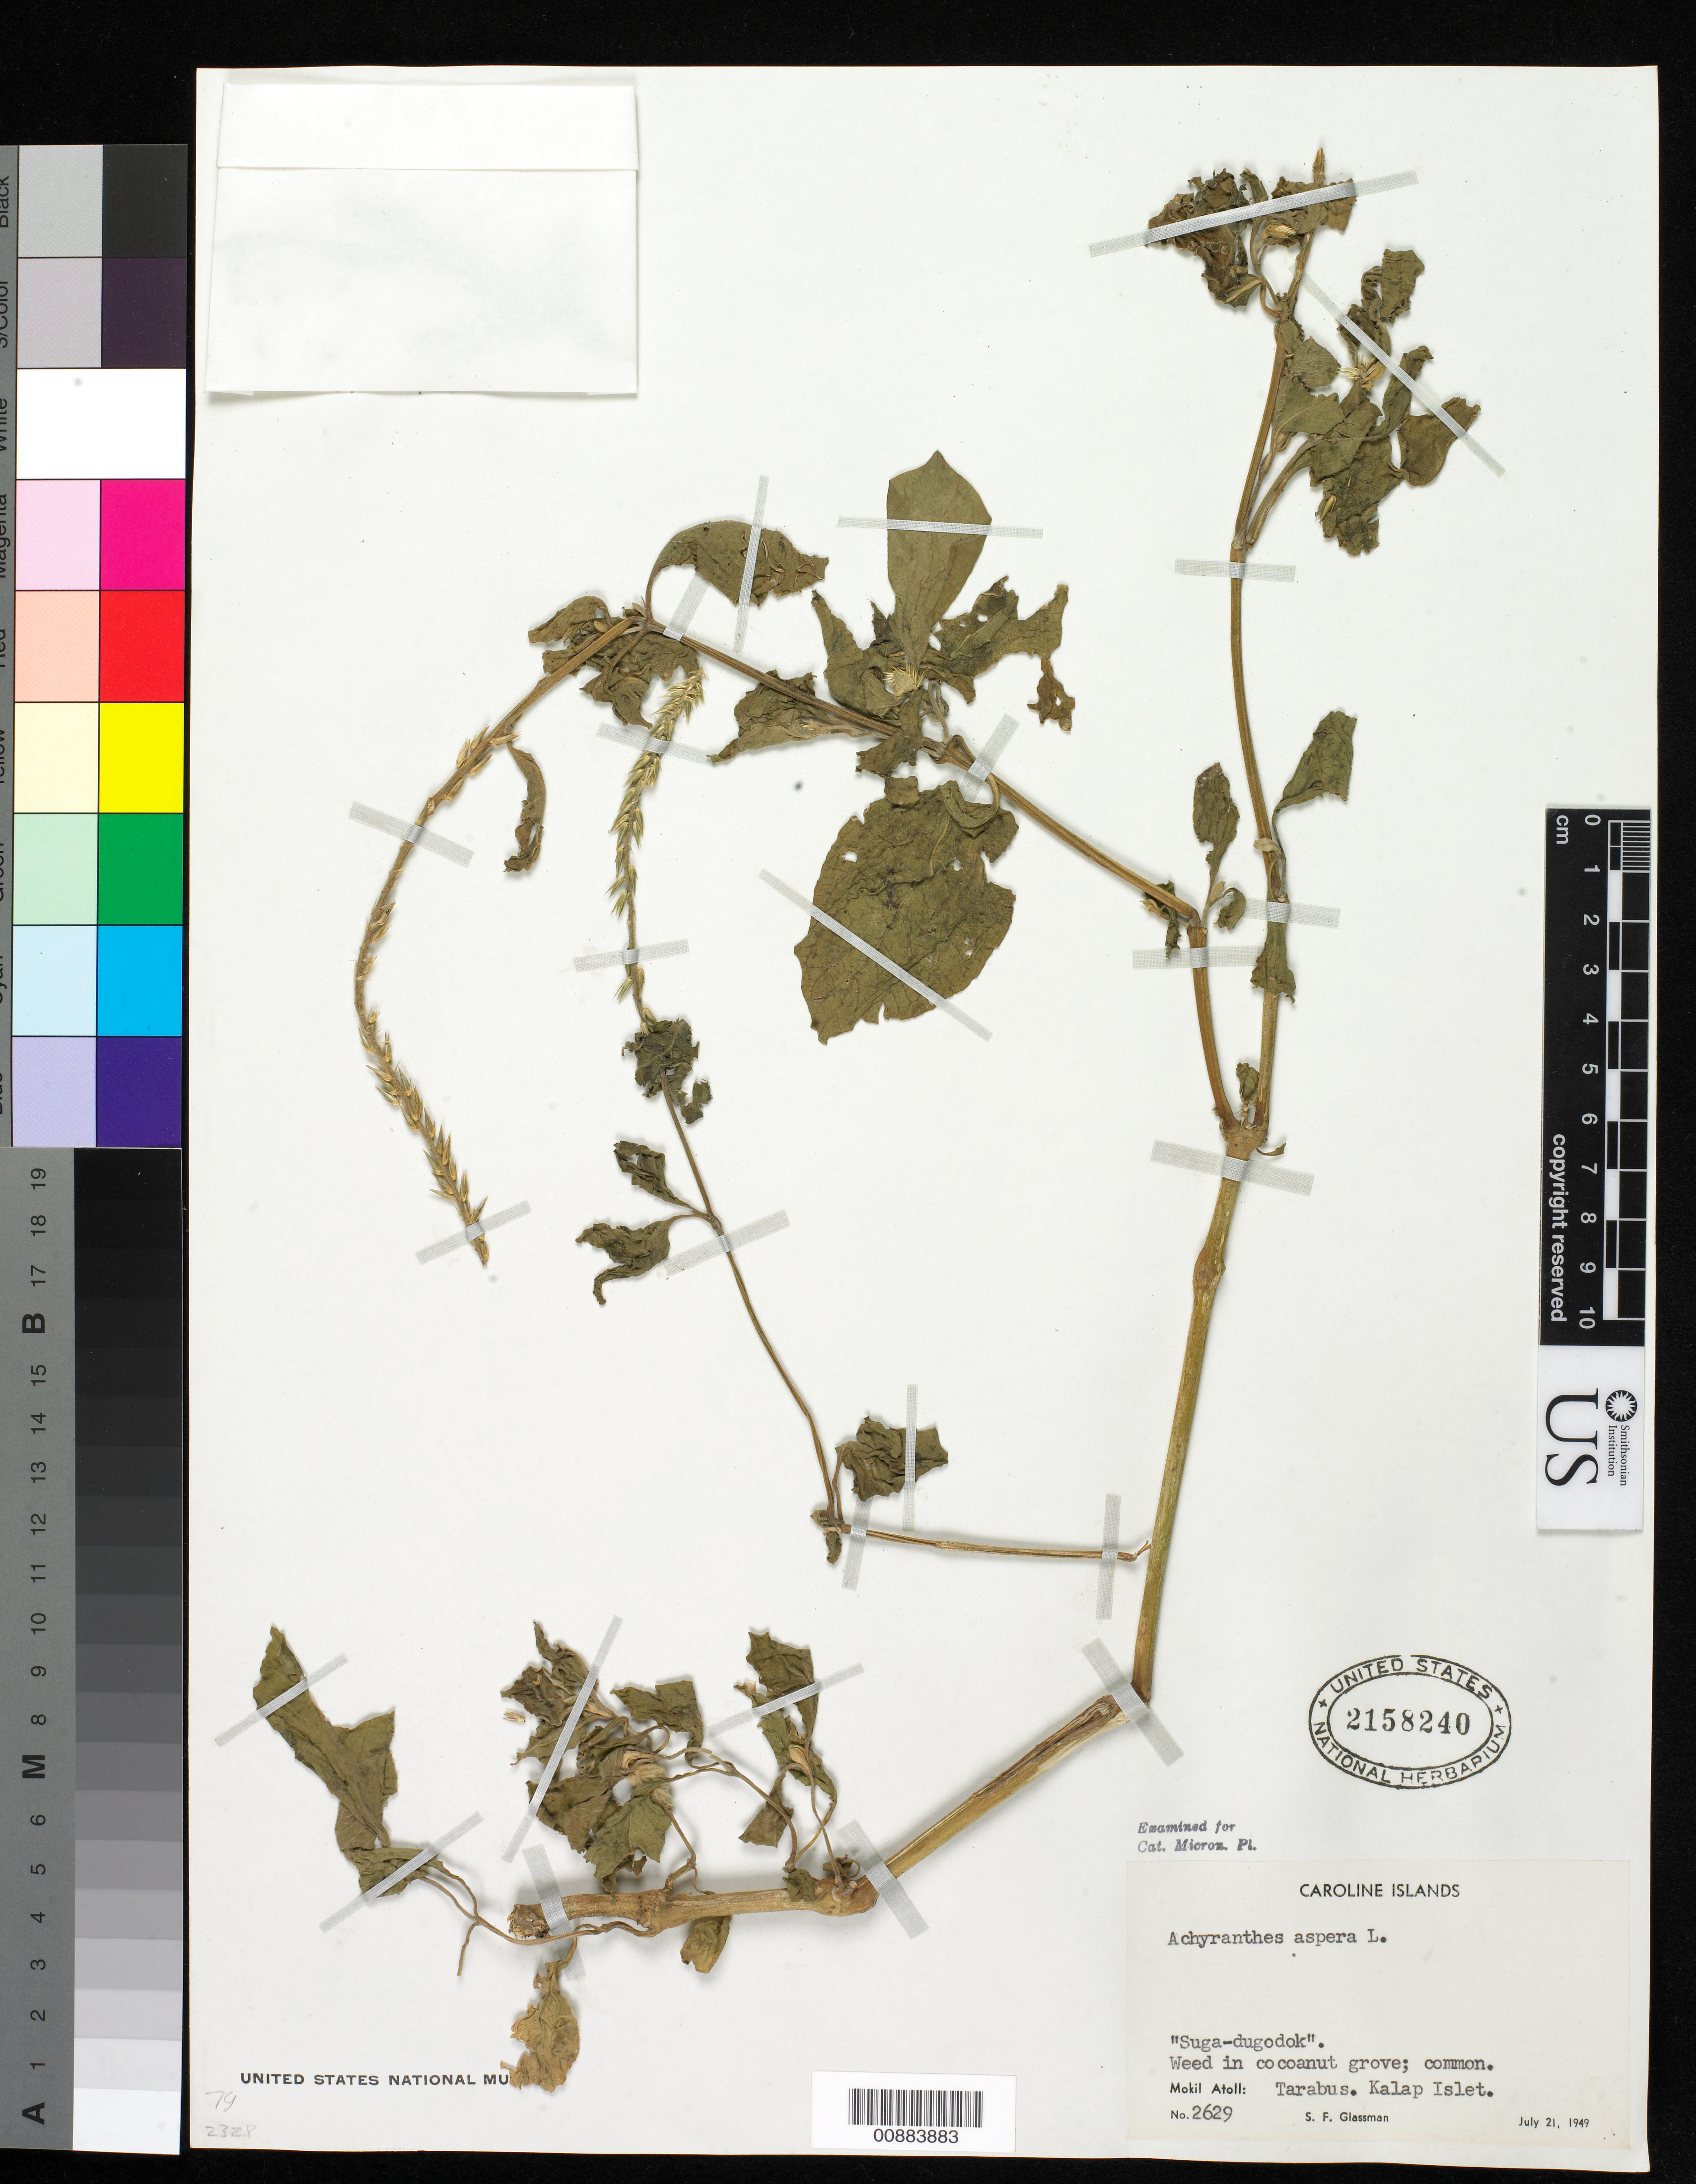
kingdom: Plantae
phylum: Tracheophyta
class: Magnoliopsida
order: Caryophyllales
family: Amaranthaceae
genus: Achyranthes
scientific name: Achyranthes aspera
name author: L.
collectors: S. F. Glassman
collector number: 2629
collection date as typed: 21 Jul 1949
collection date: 1949-07-21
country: Micronesia, Federated States of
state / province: Pohnpei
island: Mwokil (Mokil) Atoll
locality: Kalap Islet, Tarabus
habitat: weed in cocoanut grove; common.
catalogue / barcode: US 2158240